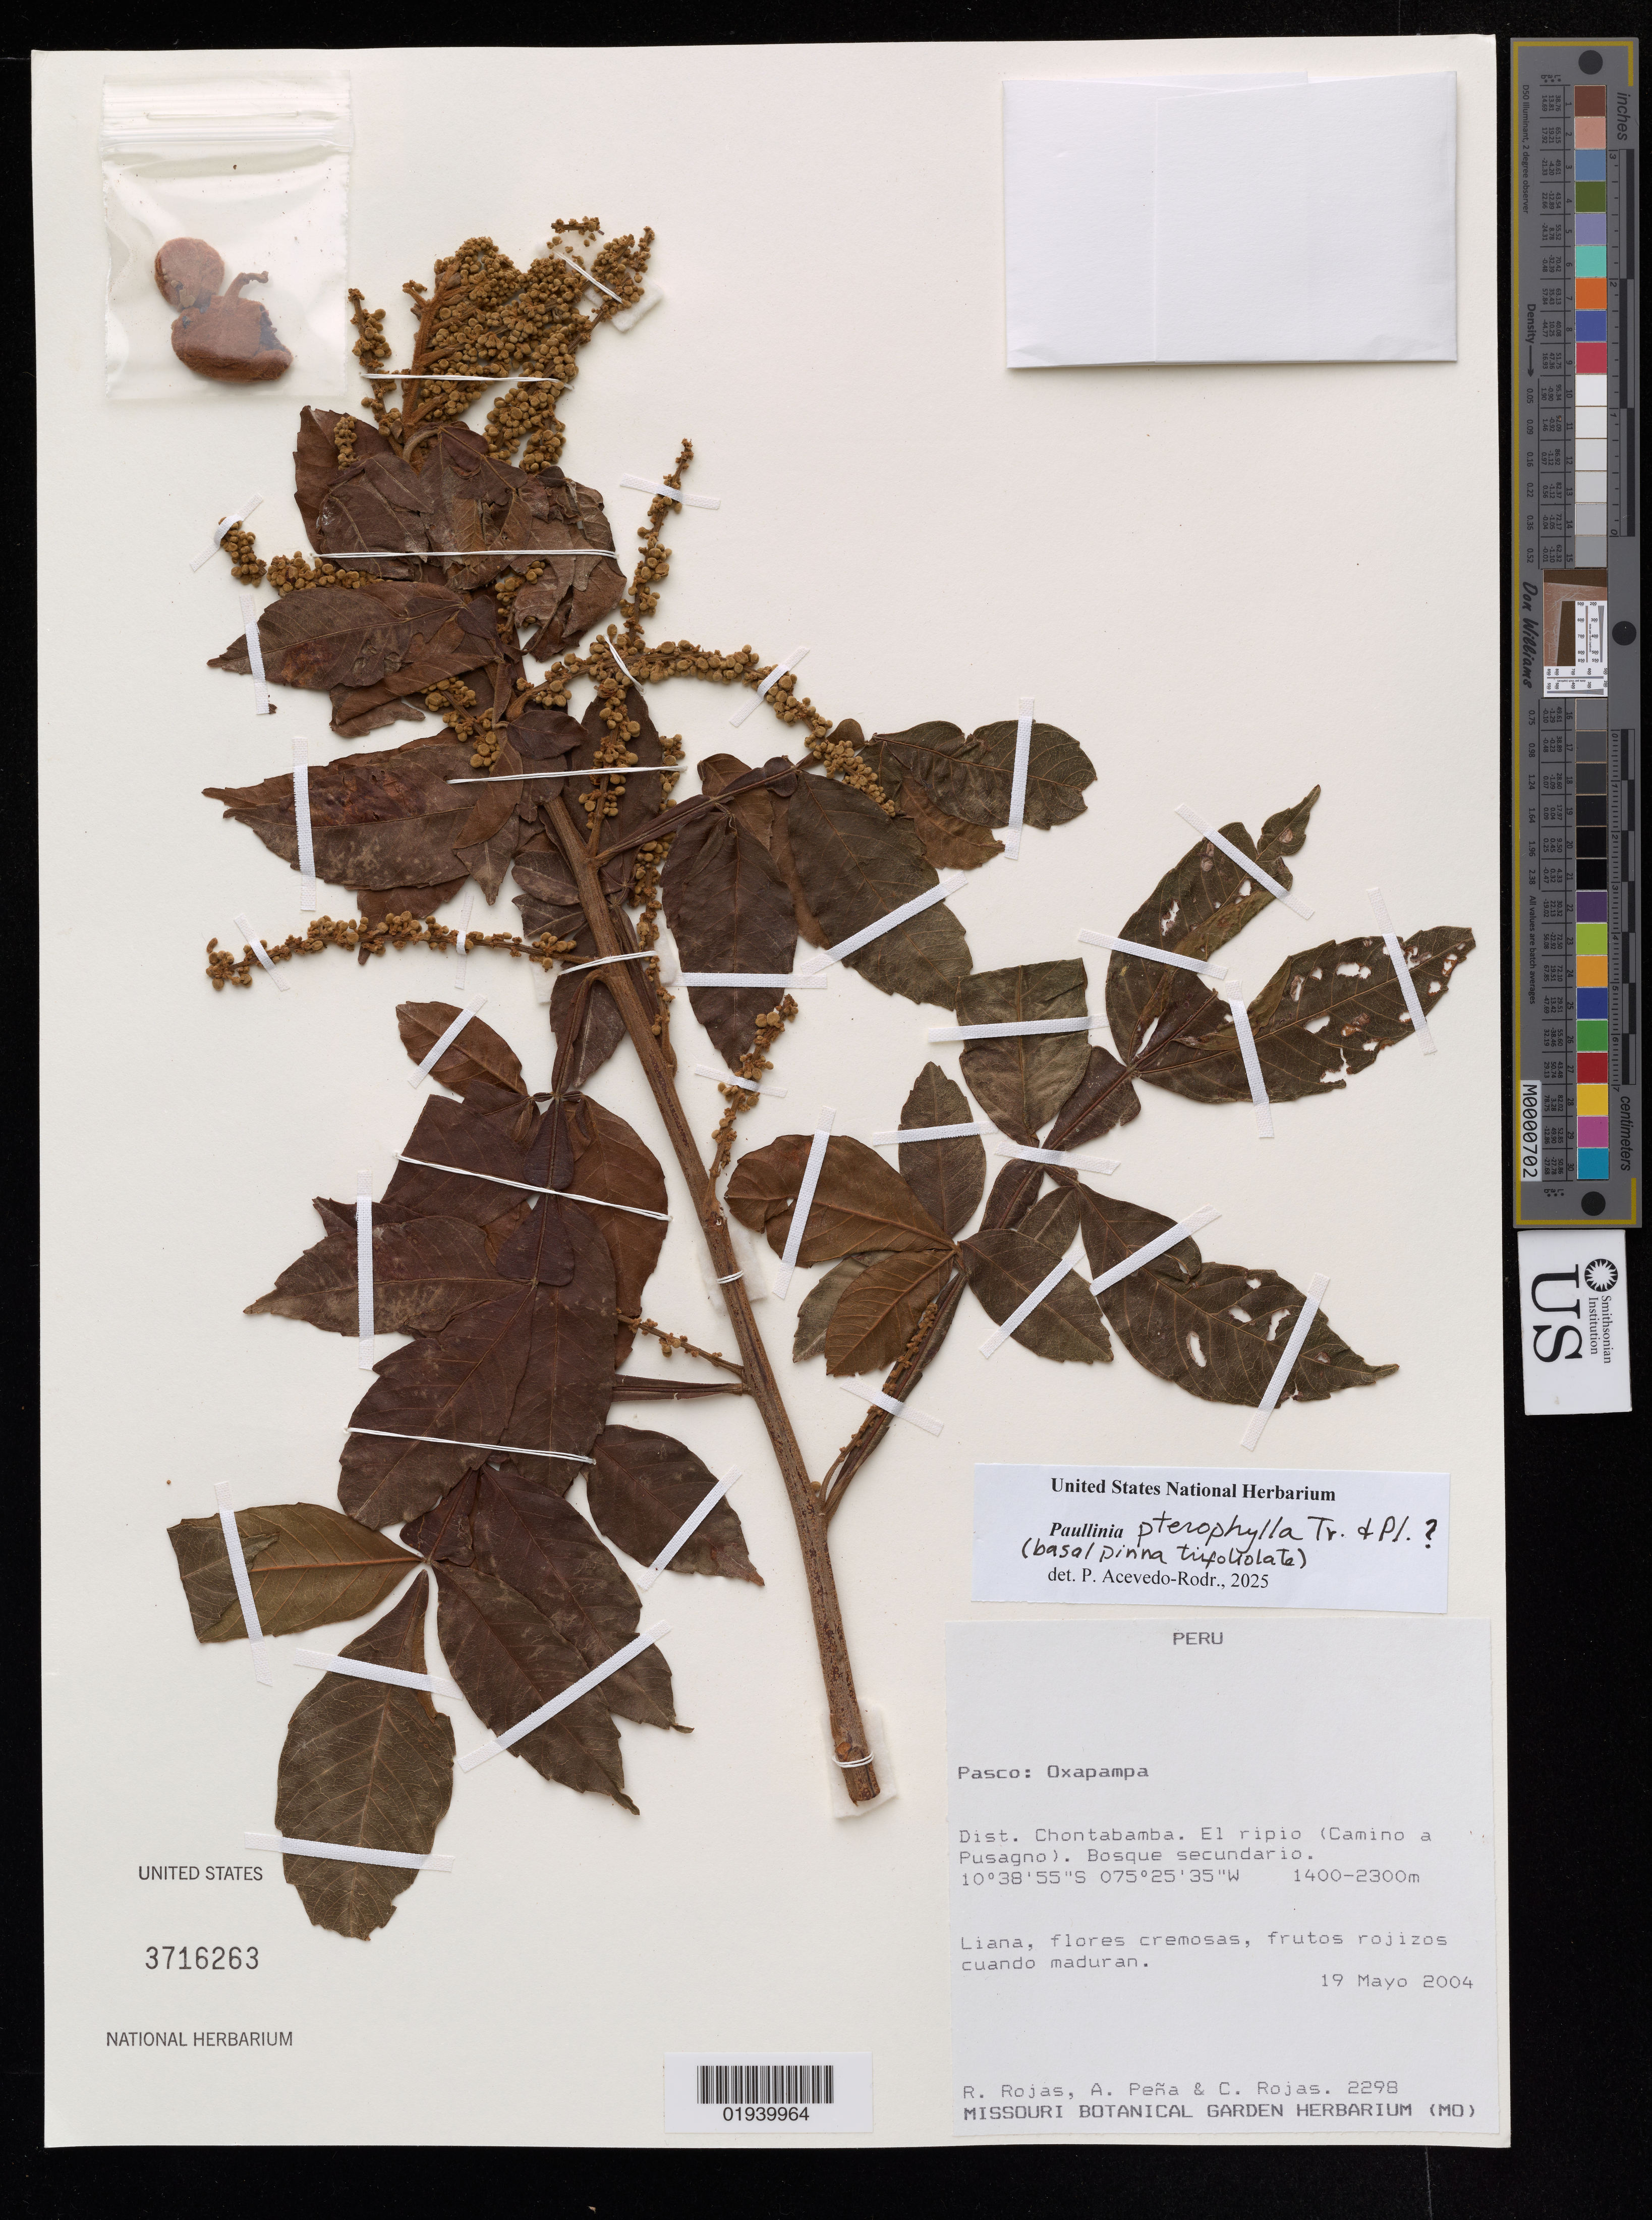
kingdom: Plantae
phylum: Tracheophyta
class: Magnoliopsida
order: Sapindales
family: Sapindaceae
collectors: R. Rojas, A. Peña & C. Rojas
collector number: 2298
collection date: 2004-05-19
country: Peru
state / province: Pasco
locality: Oxapampa. Dist. Chontabamba. El Ripio (Camino a Pusagno)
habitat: Bosque secundario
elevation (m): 1400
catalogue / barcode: US 3716263